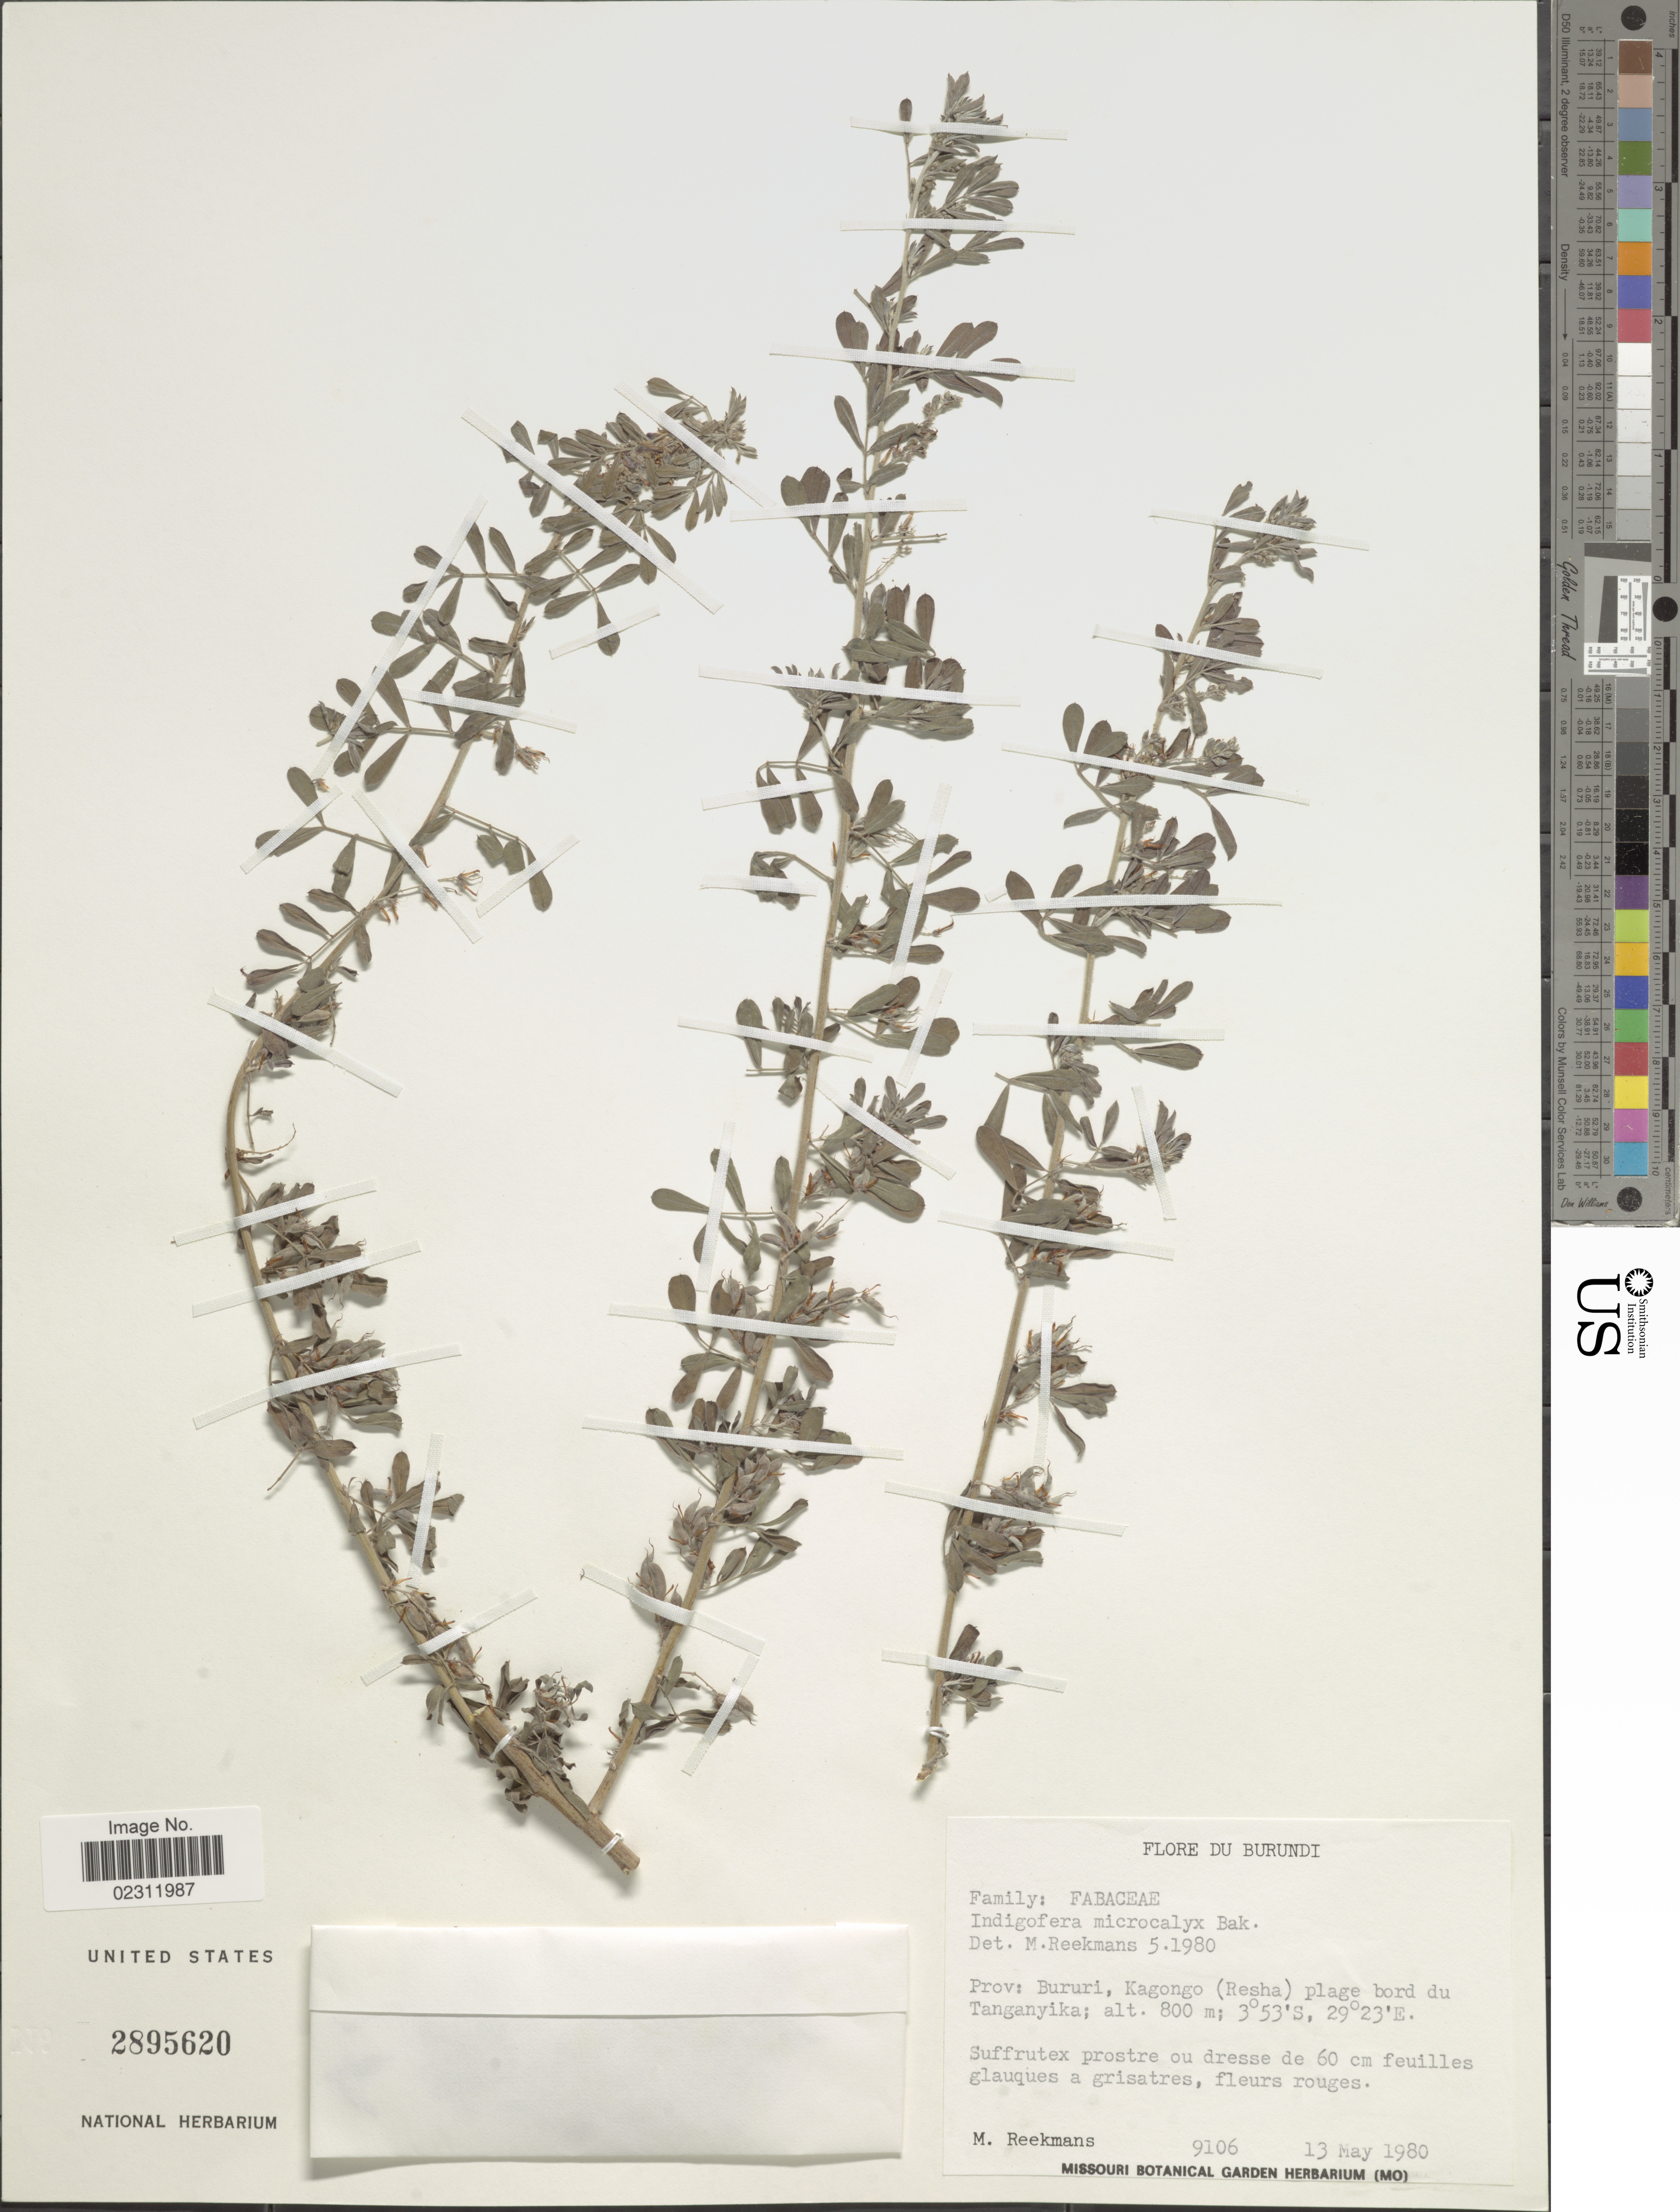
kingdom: Plantae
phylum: Tracheophyta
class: Magnoliopsida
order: Fabales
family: Fabaceae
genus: Indigofera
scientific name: Indigofera microcalyx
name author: Baker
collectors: M. Reekmans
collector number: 9106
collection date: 1980-05-13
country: Burundi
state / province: Bururi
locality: Kagongo (Resha), plage bord du Tanganyika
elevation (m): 800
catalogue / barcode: US 2895620